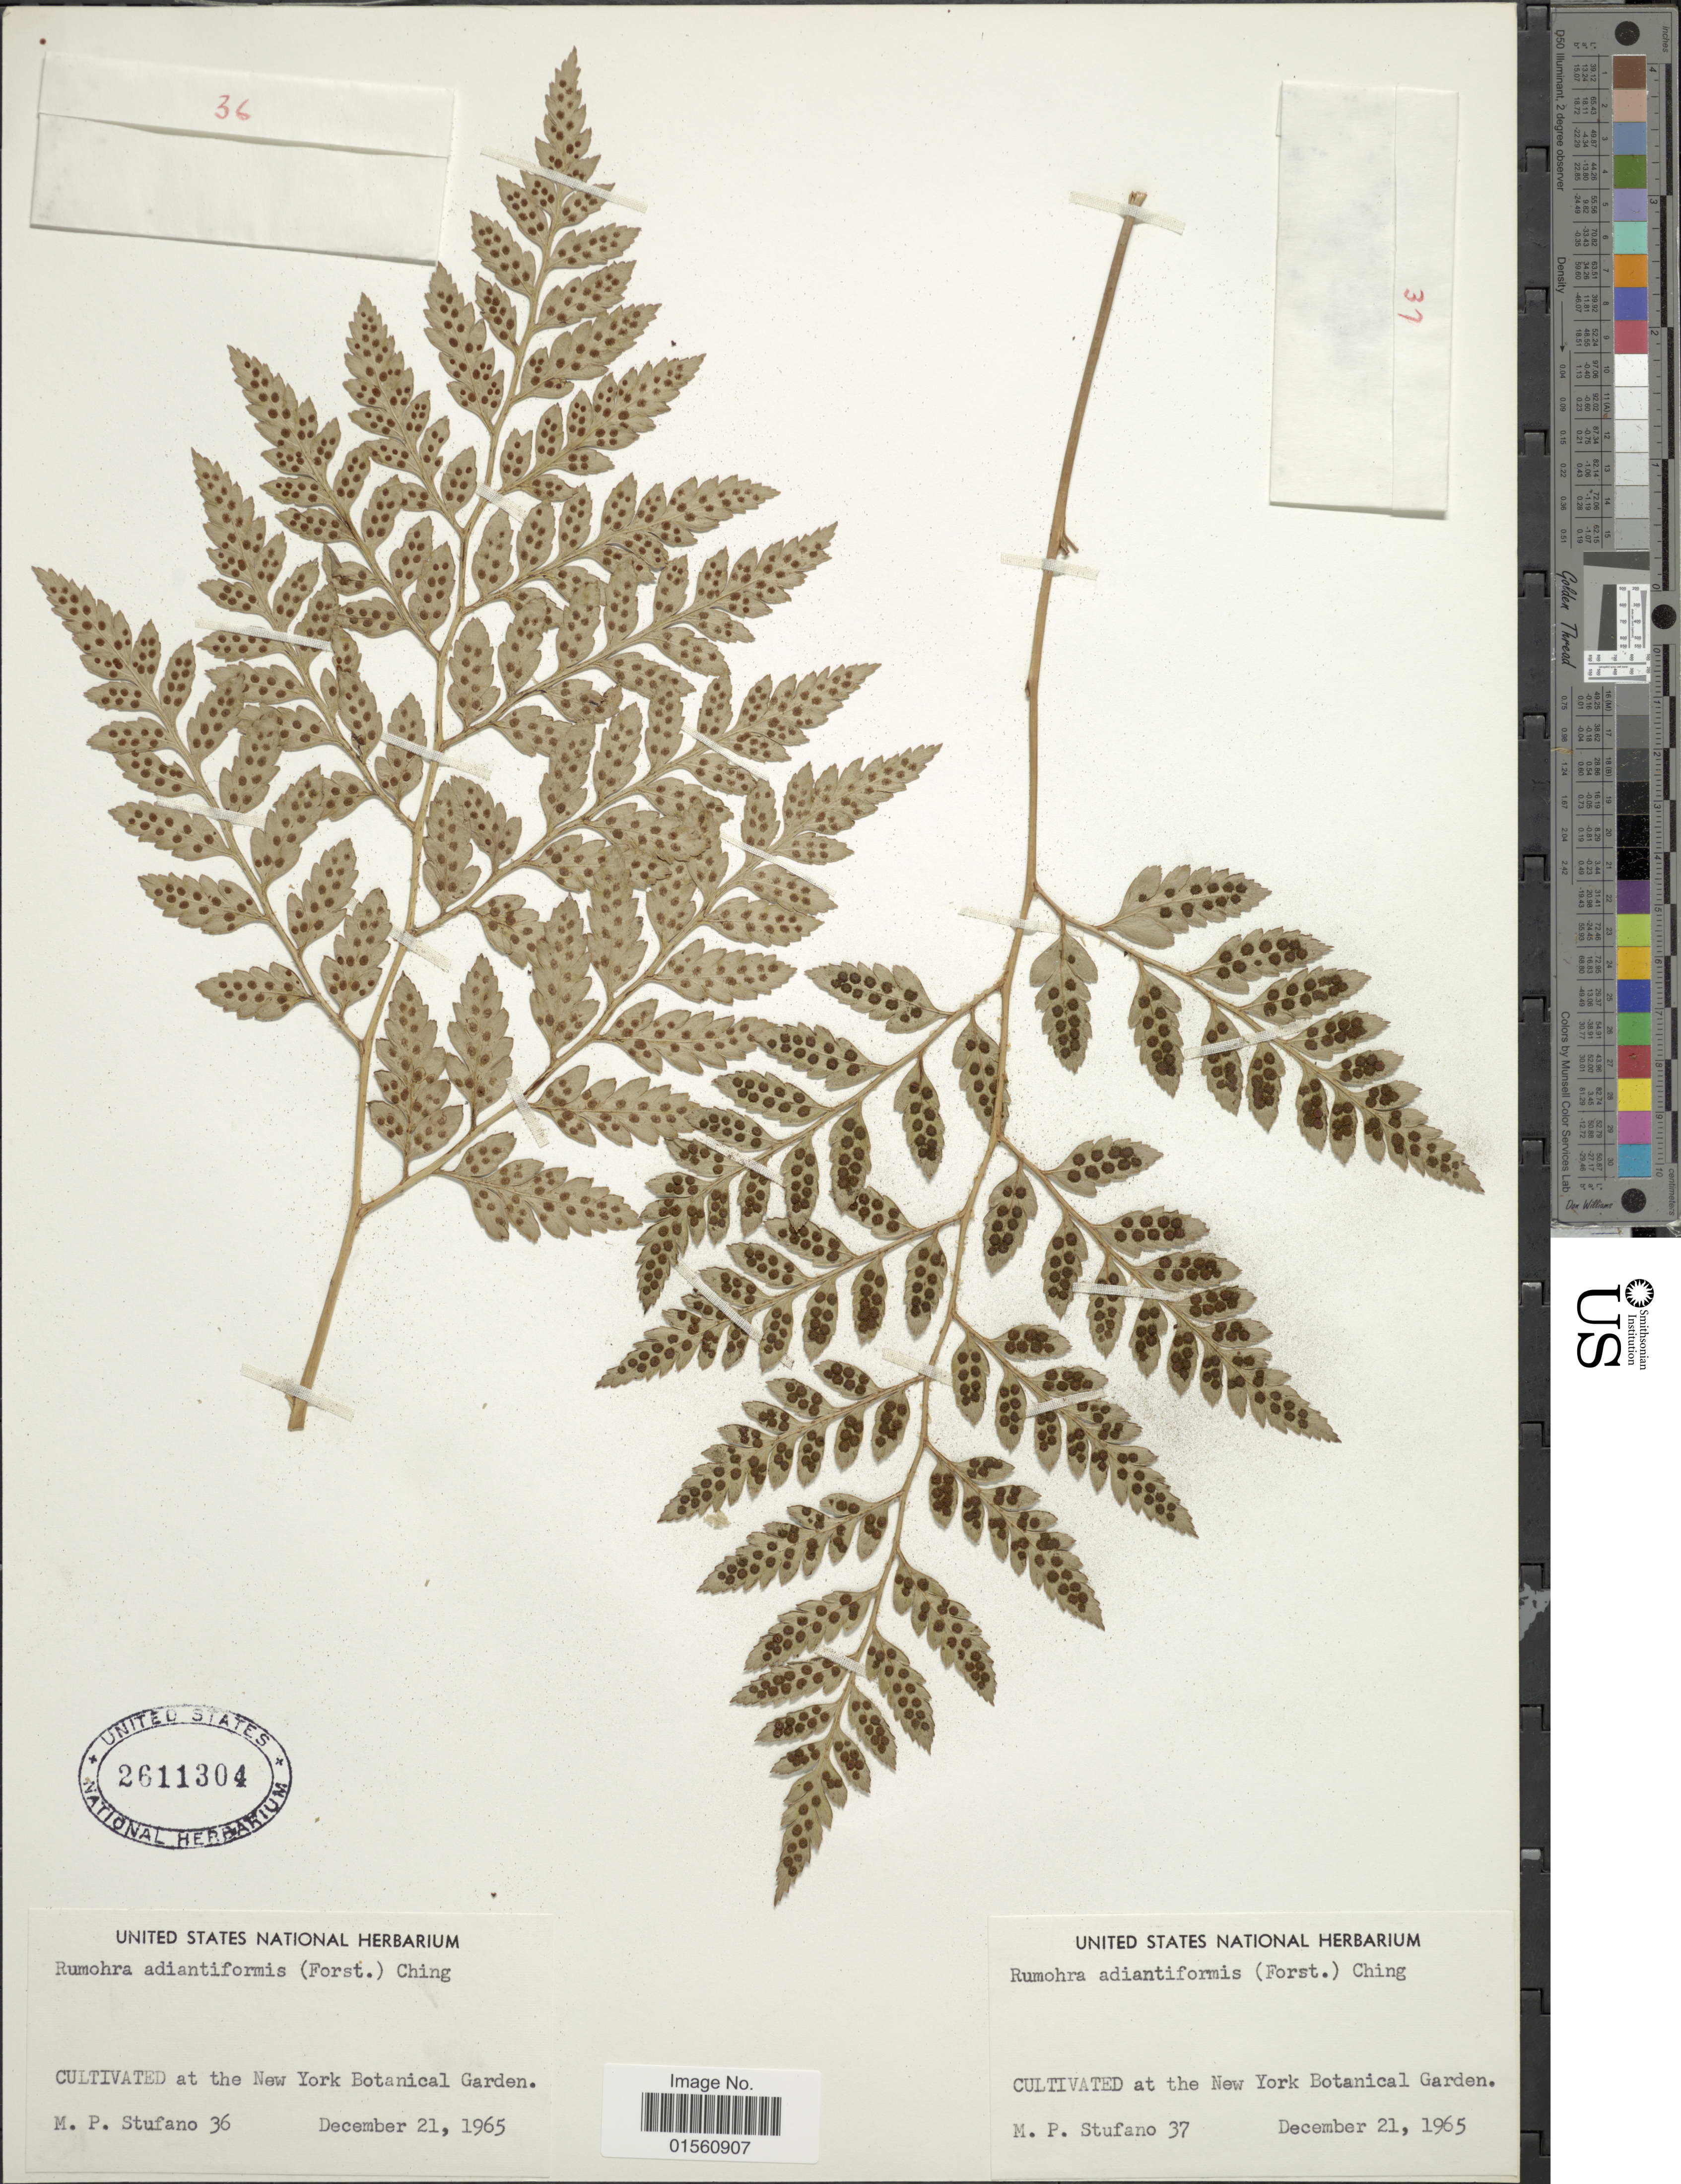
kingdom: Plantae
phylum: Tracheophyta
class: Polypodiopsida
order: Polypodiales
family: Dryopteridaceae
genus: Rumohra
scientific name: Rumohra adiantiformis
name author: (G. Forst.) Ching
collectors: M. Stufano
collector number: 37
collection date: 1965-12-21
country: United States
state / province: New York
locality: Ath the New York Botanical Garden